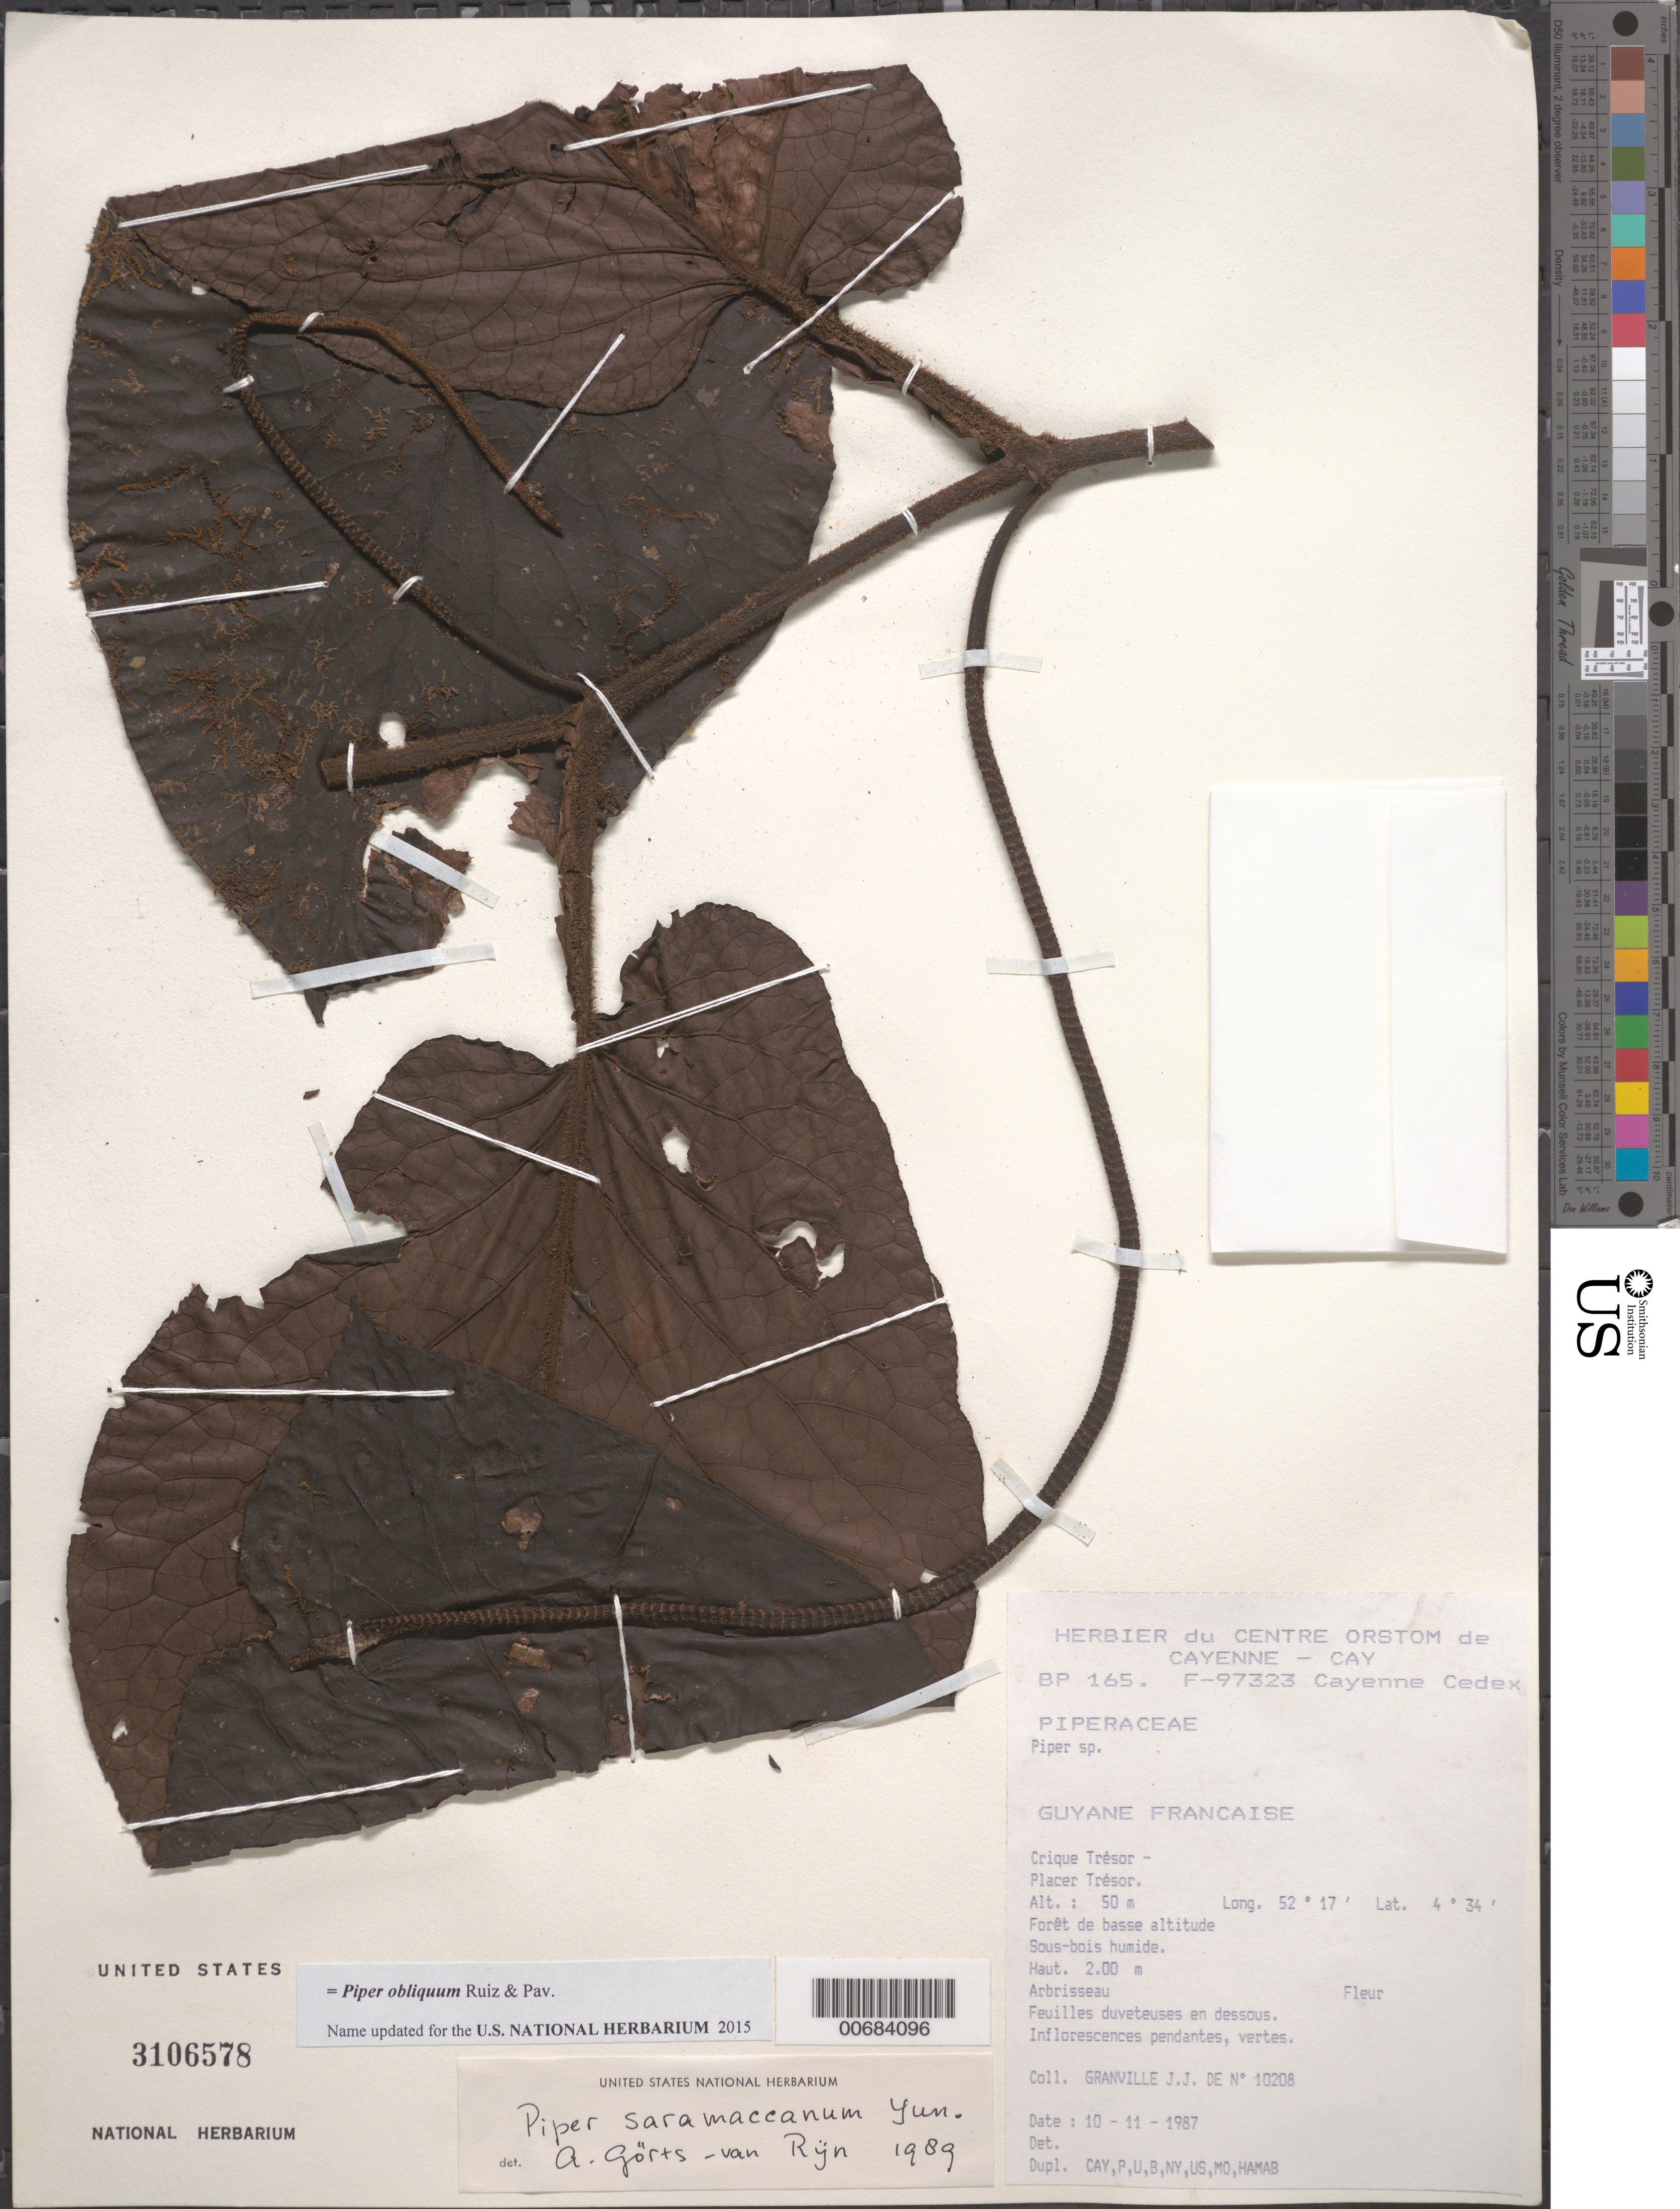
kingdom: Plantae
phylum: Tracheophyta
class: Magnoliopsida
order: Piperales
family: Piperaceae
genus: Piper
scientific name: Piper saramaccanum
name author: Yunck.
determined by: Görts-van Rijn, A. R. A.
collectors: J.-J. de Granville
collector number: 10208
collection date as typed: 10-Nov-87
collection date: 1987-11-10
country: French Guiana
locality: Crique Trésor, Placer Trésor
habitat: Low forest, humid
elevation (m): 50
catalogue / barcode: US 3106578